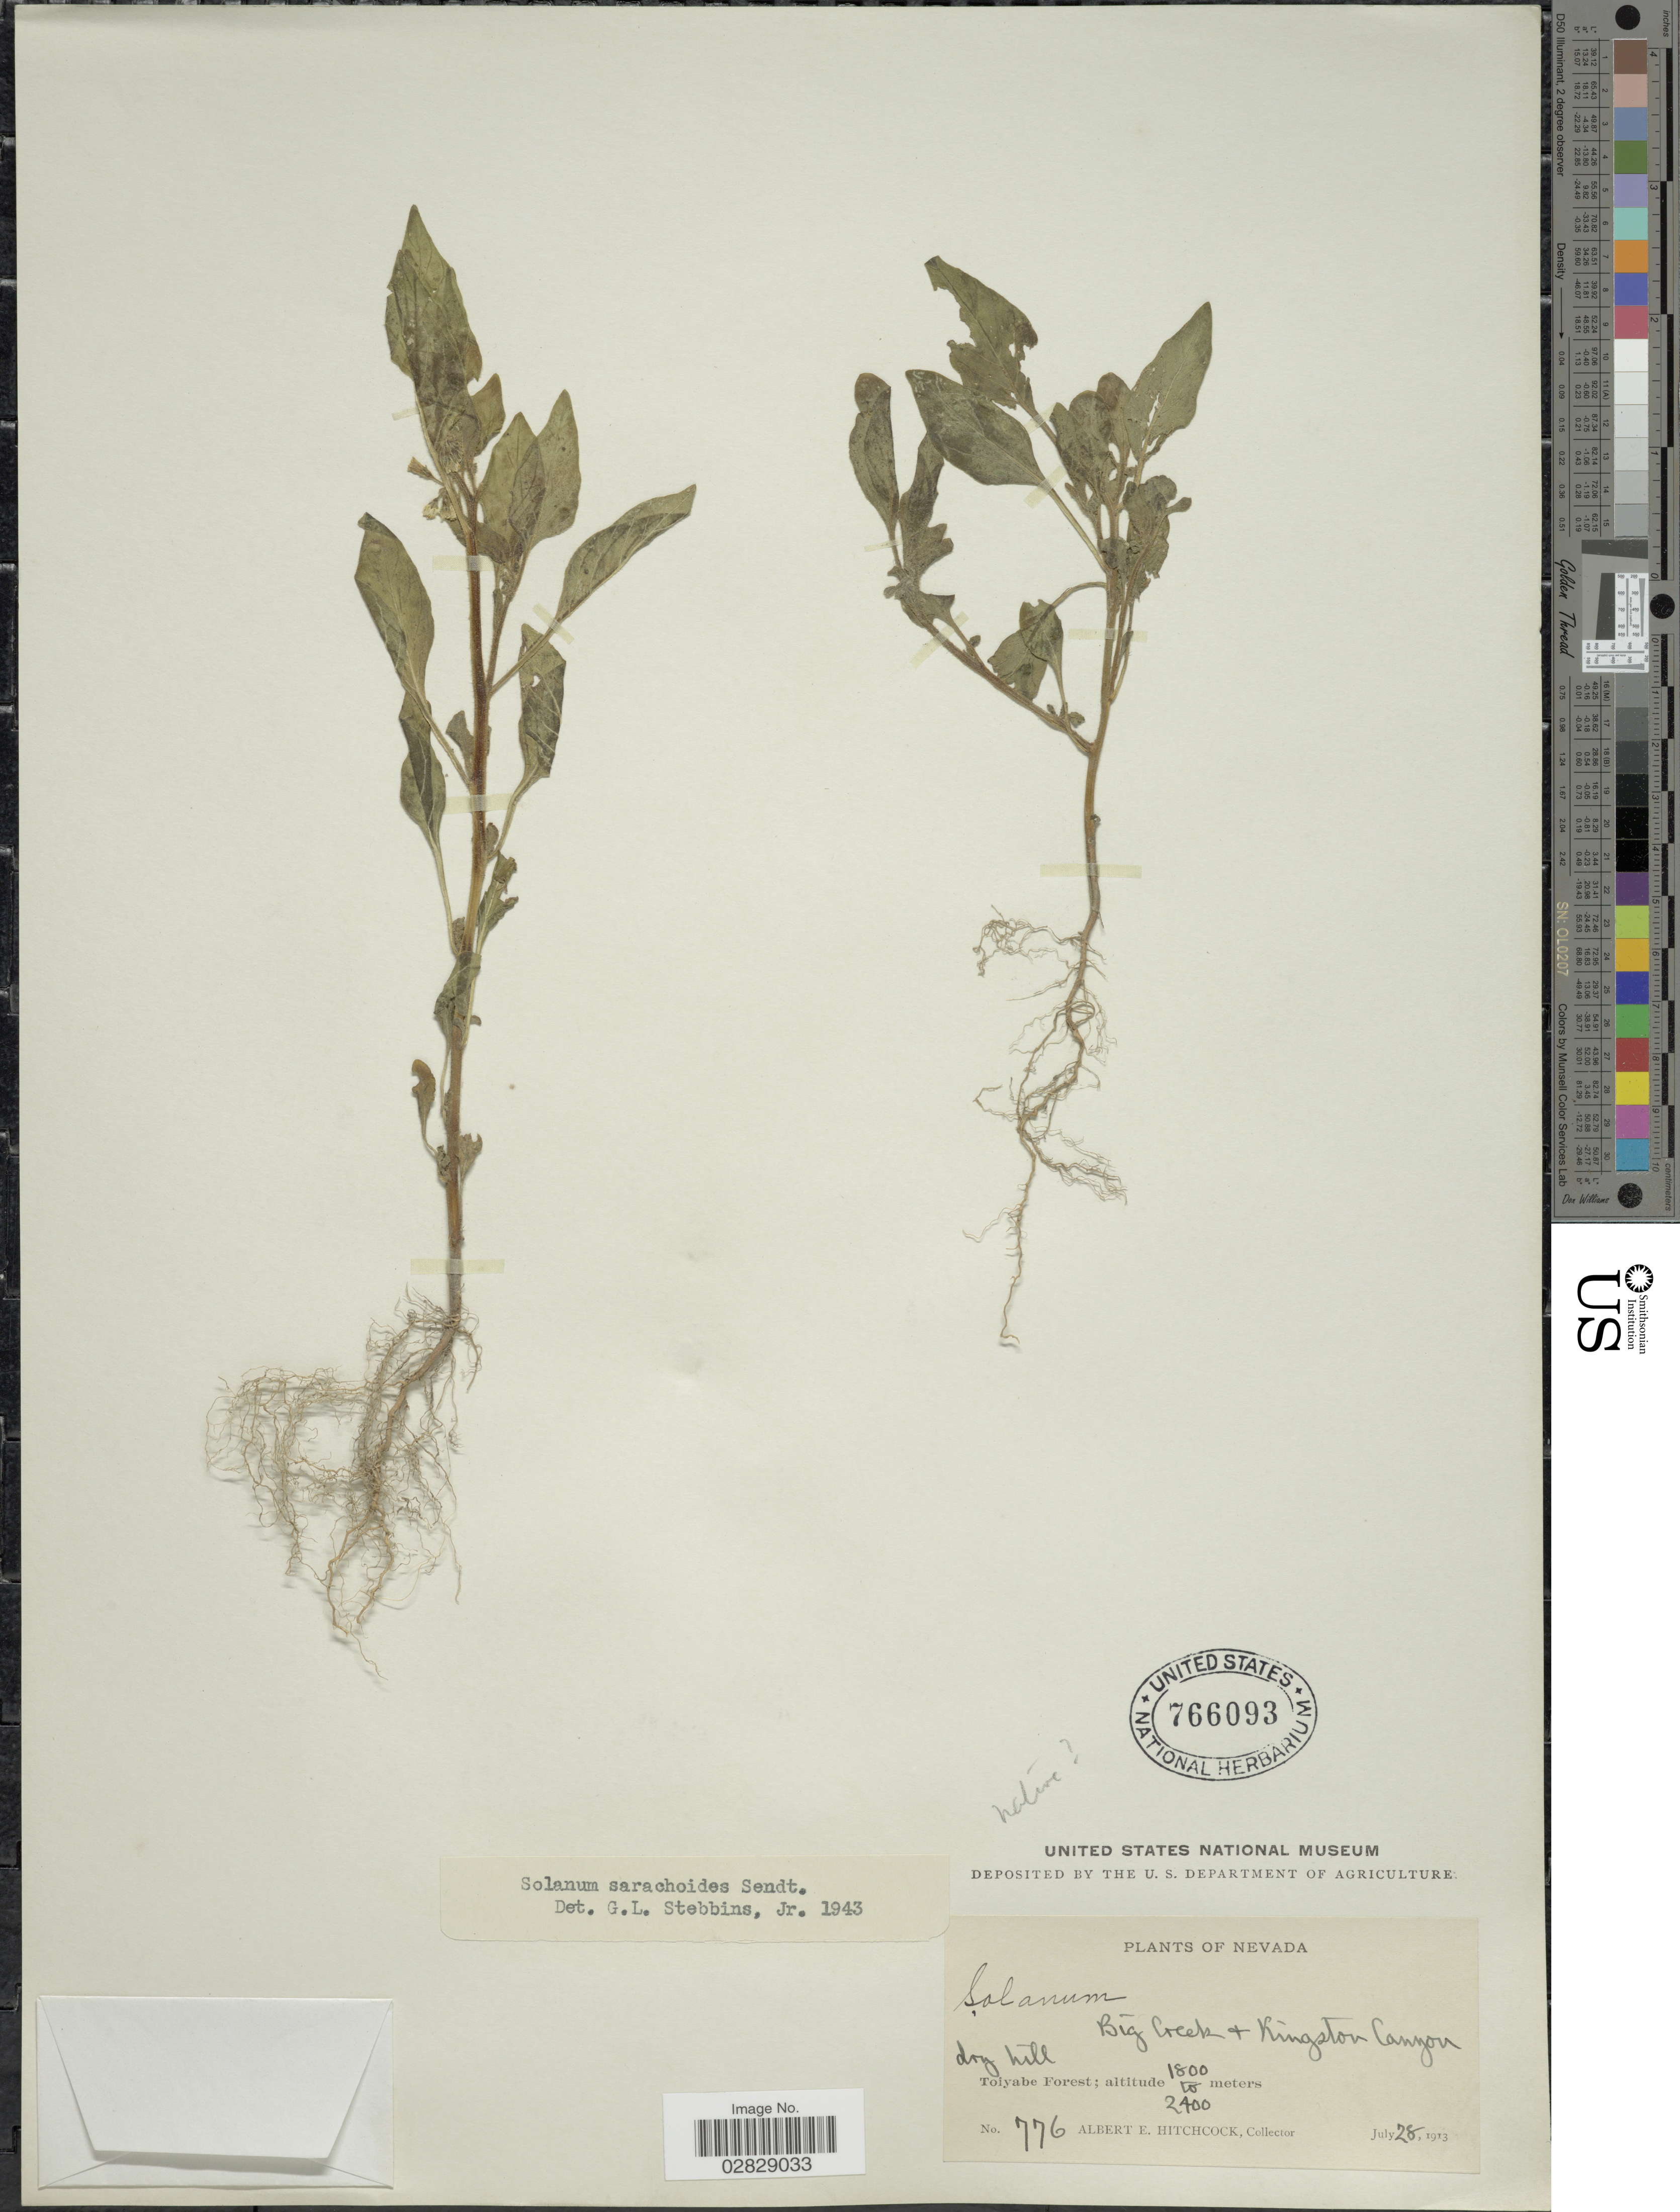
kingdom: Plantae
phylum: Tracheophyta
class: Magnoliopsida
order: Solanales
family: Solanaceae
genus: Solanum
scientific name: Solanum sarachoides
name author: Sendt.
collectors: A. Hitchcock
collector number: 776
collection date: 1913-07-28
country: United States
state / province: Nevada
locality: Toiyabe Forest. Big Creek & Kingston Canyon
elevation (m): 1800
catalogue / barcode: US 766093